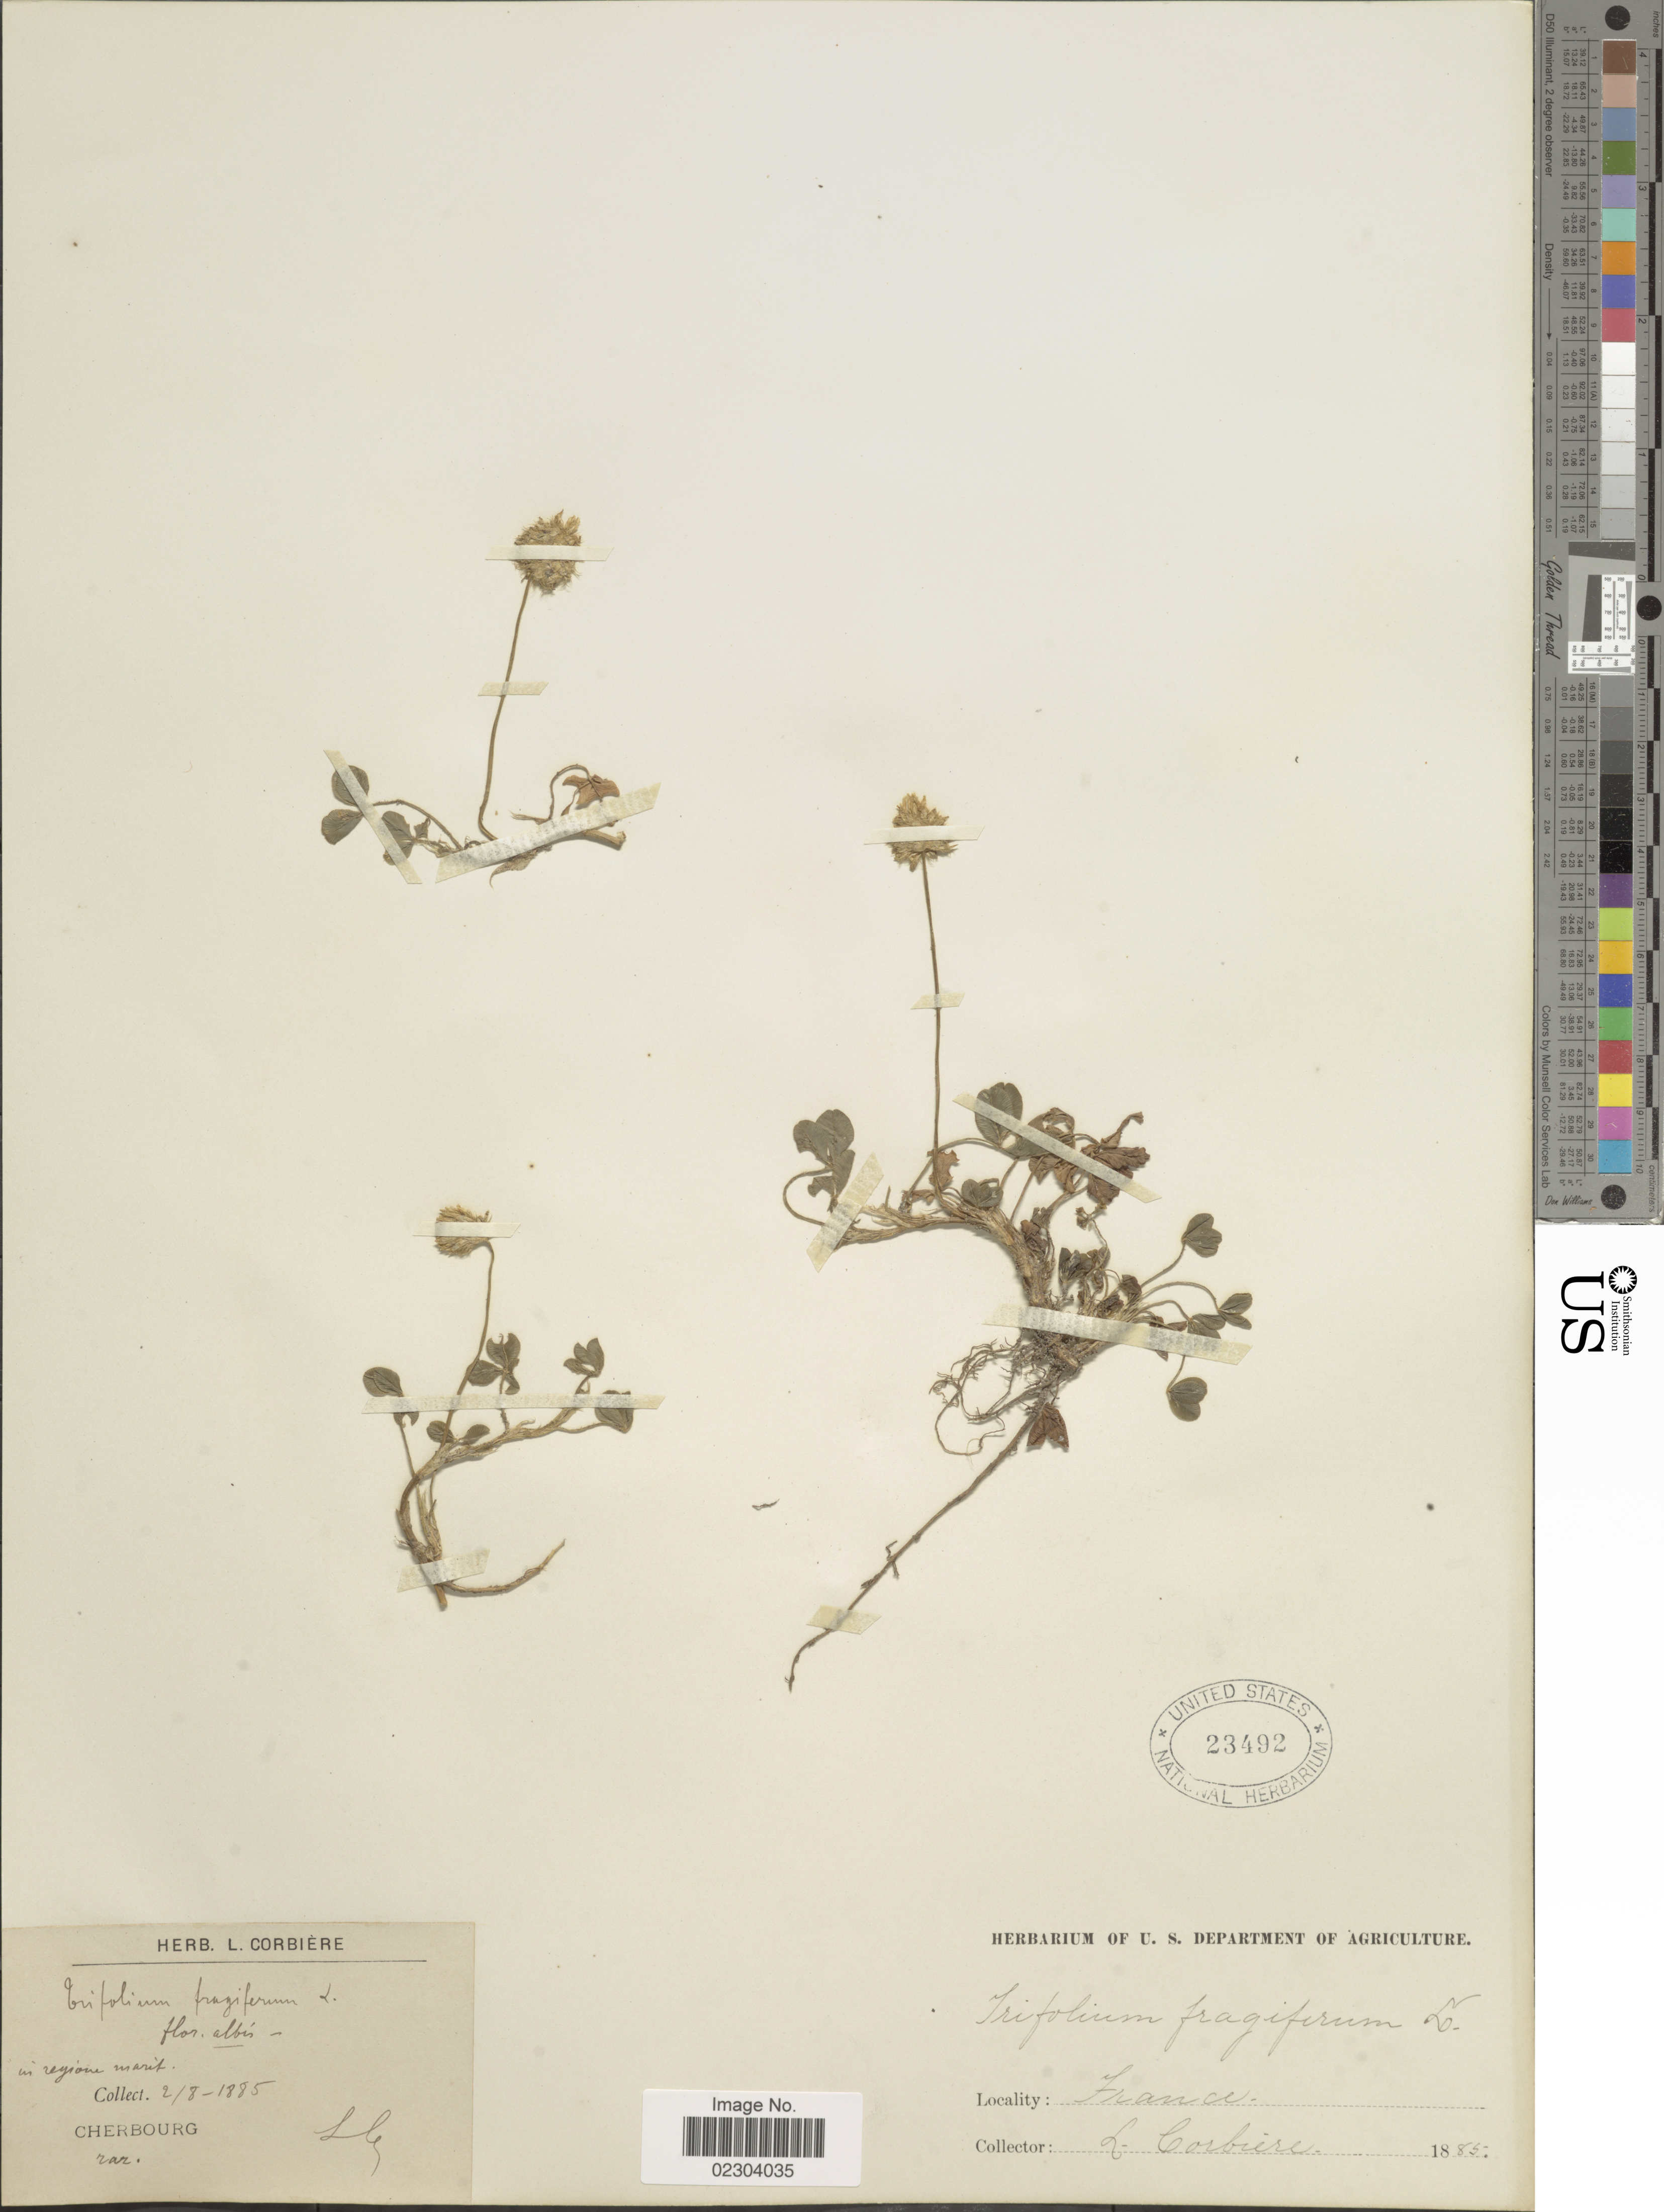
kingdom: Plantae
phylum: Tracheophyta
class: Magnoliopsida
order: Fabales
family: Fabaceae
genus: Trifolium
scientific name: Trifolium fragiferum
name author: L.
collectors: L. Corbière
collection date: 1885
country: France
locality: Cherbourg, in regione marit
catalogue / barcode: US 23492